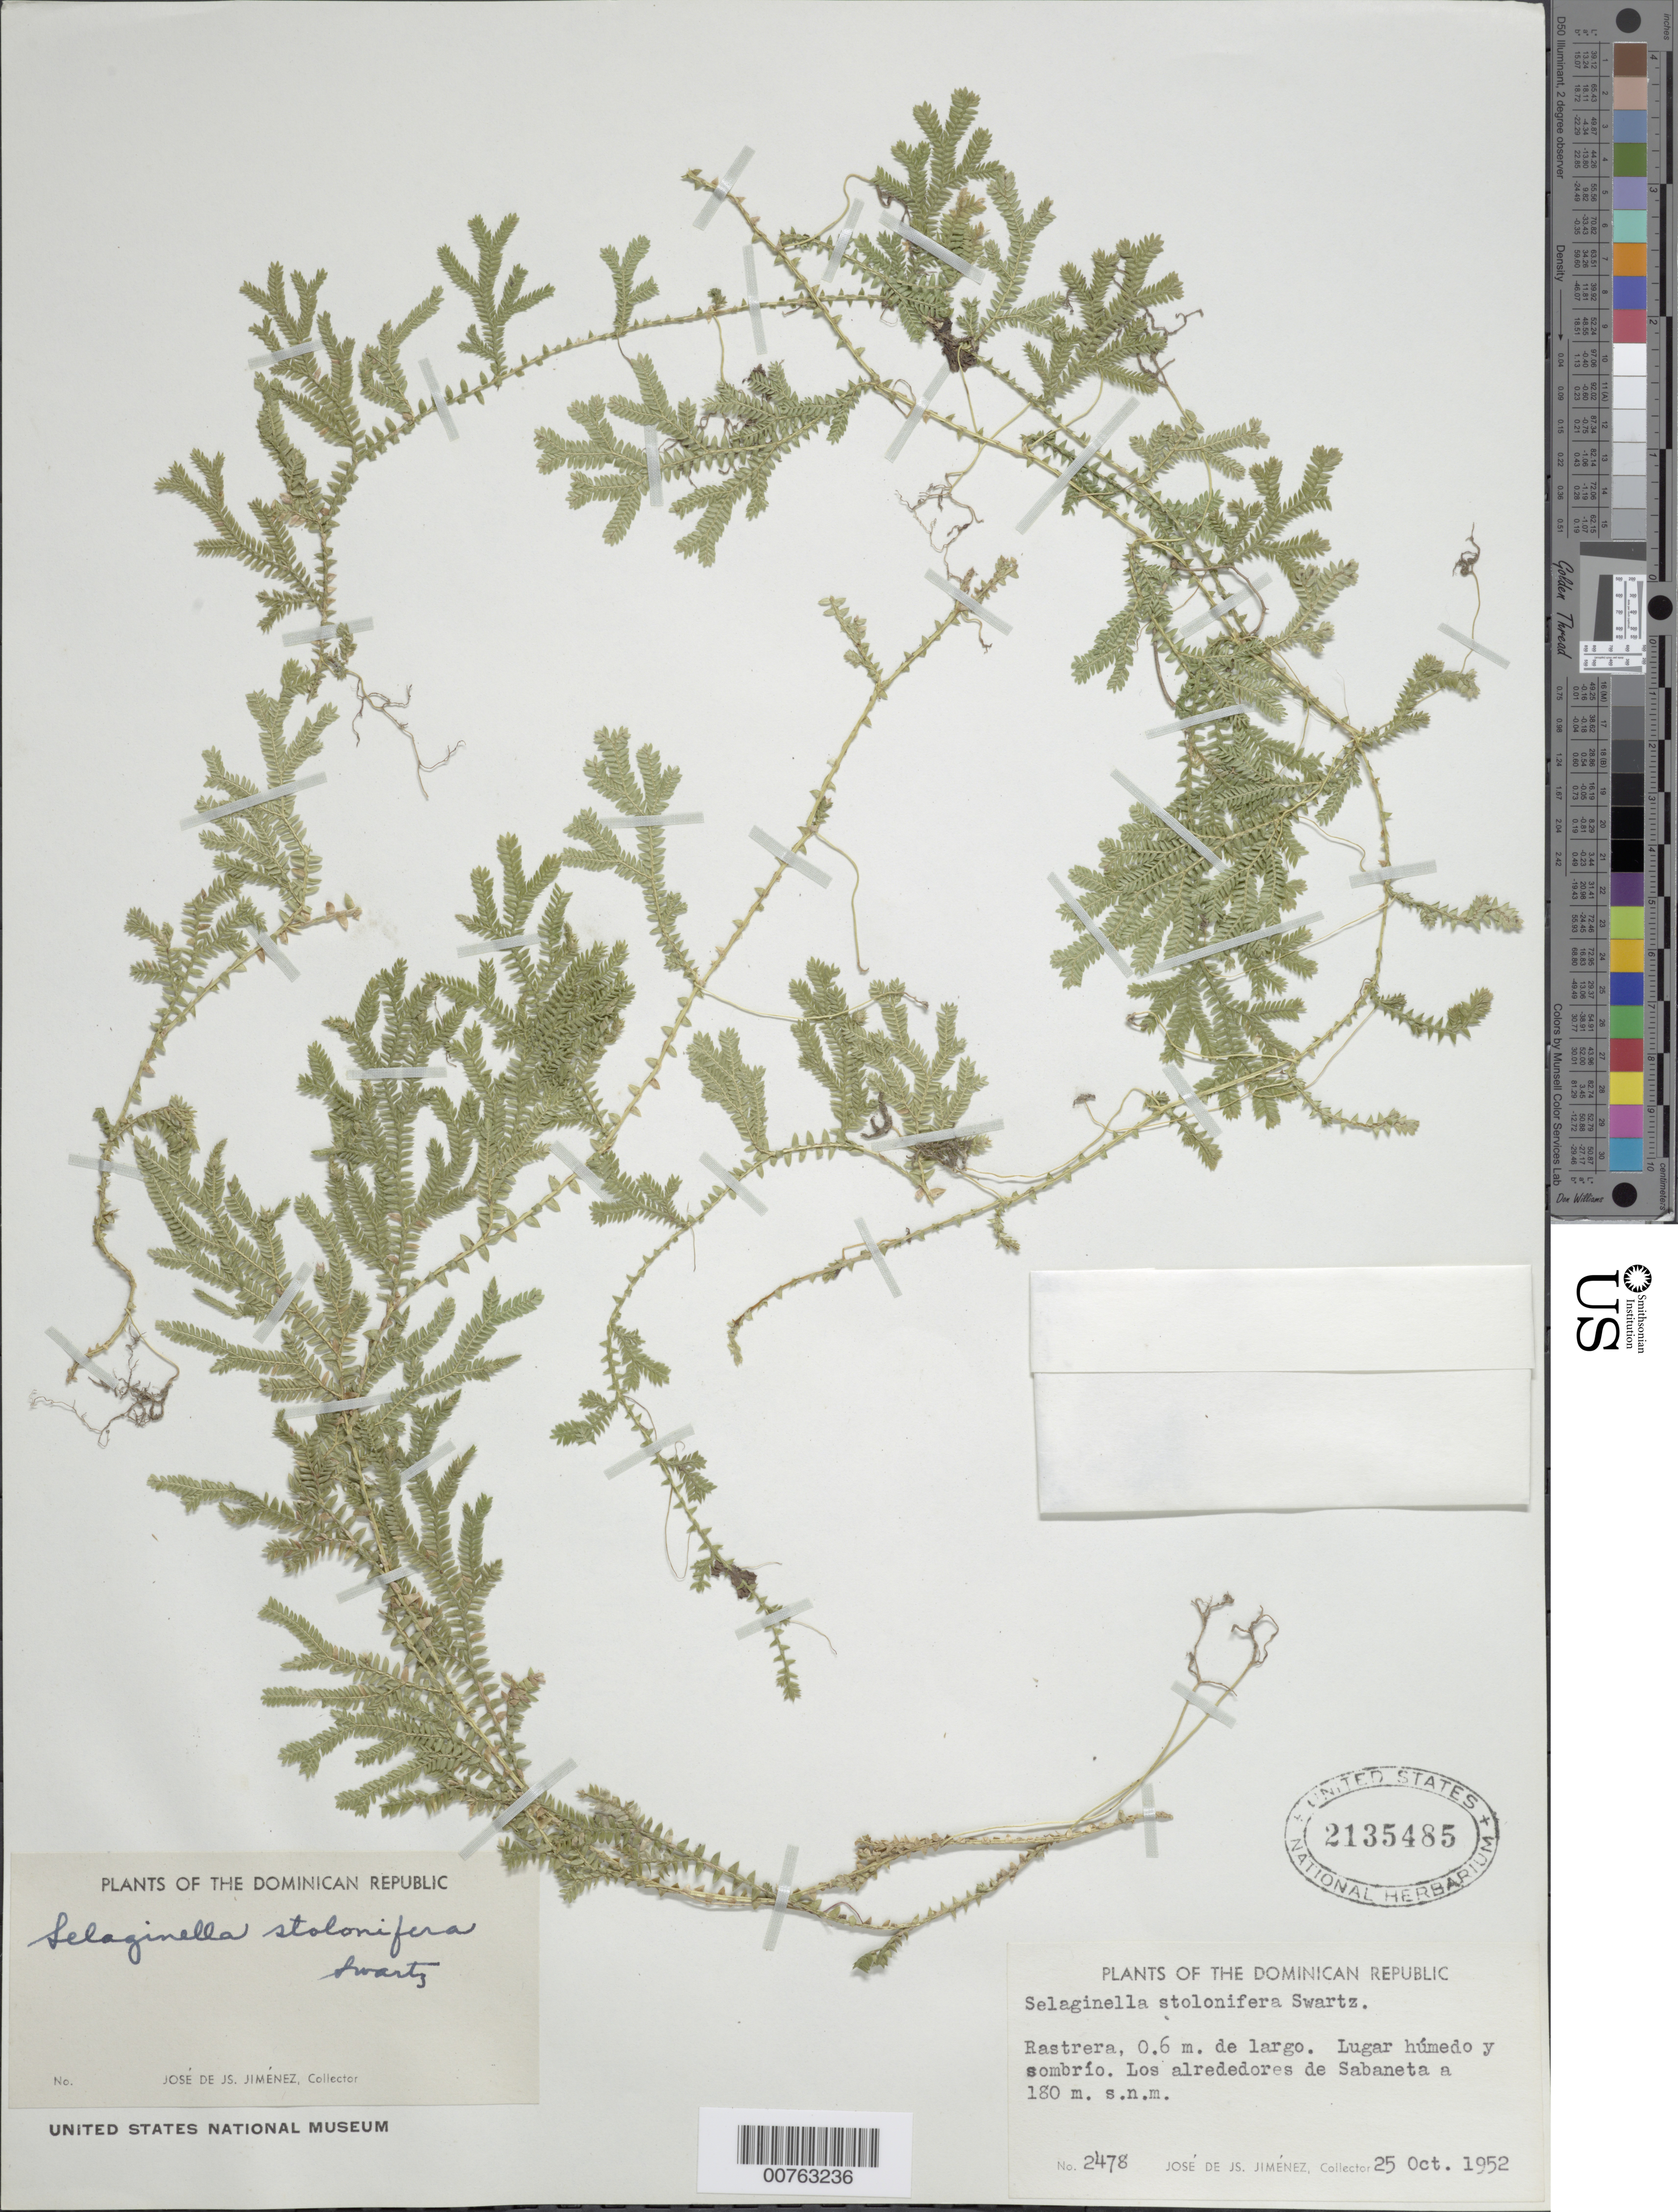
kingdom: Plantae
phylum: Tracheophyta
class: Lycopodiopsida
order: Selaginellales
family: Selaginellaceae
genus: Selaginella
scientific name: Selaginella plumosa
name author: (L.) C. Presl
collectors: J. J. Jiménez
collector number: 2478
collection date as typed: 25 Oct 1952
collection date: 1952-10-25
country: Dominican Republic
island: Hispaniola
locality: Los alrededores de Sabaneta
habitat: Lugar humedo y sombrio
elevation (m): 180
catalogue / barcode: US 2135485